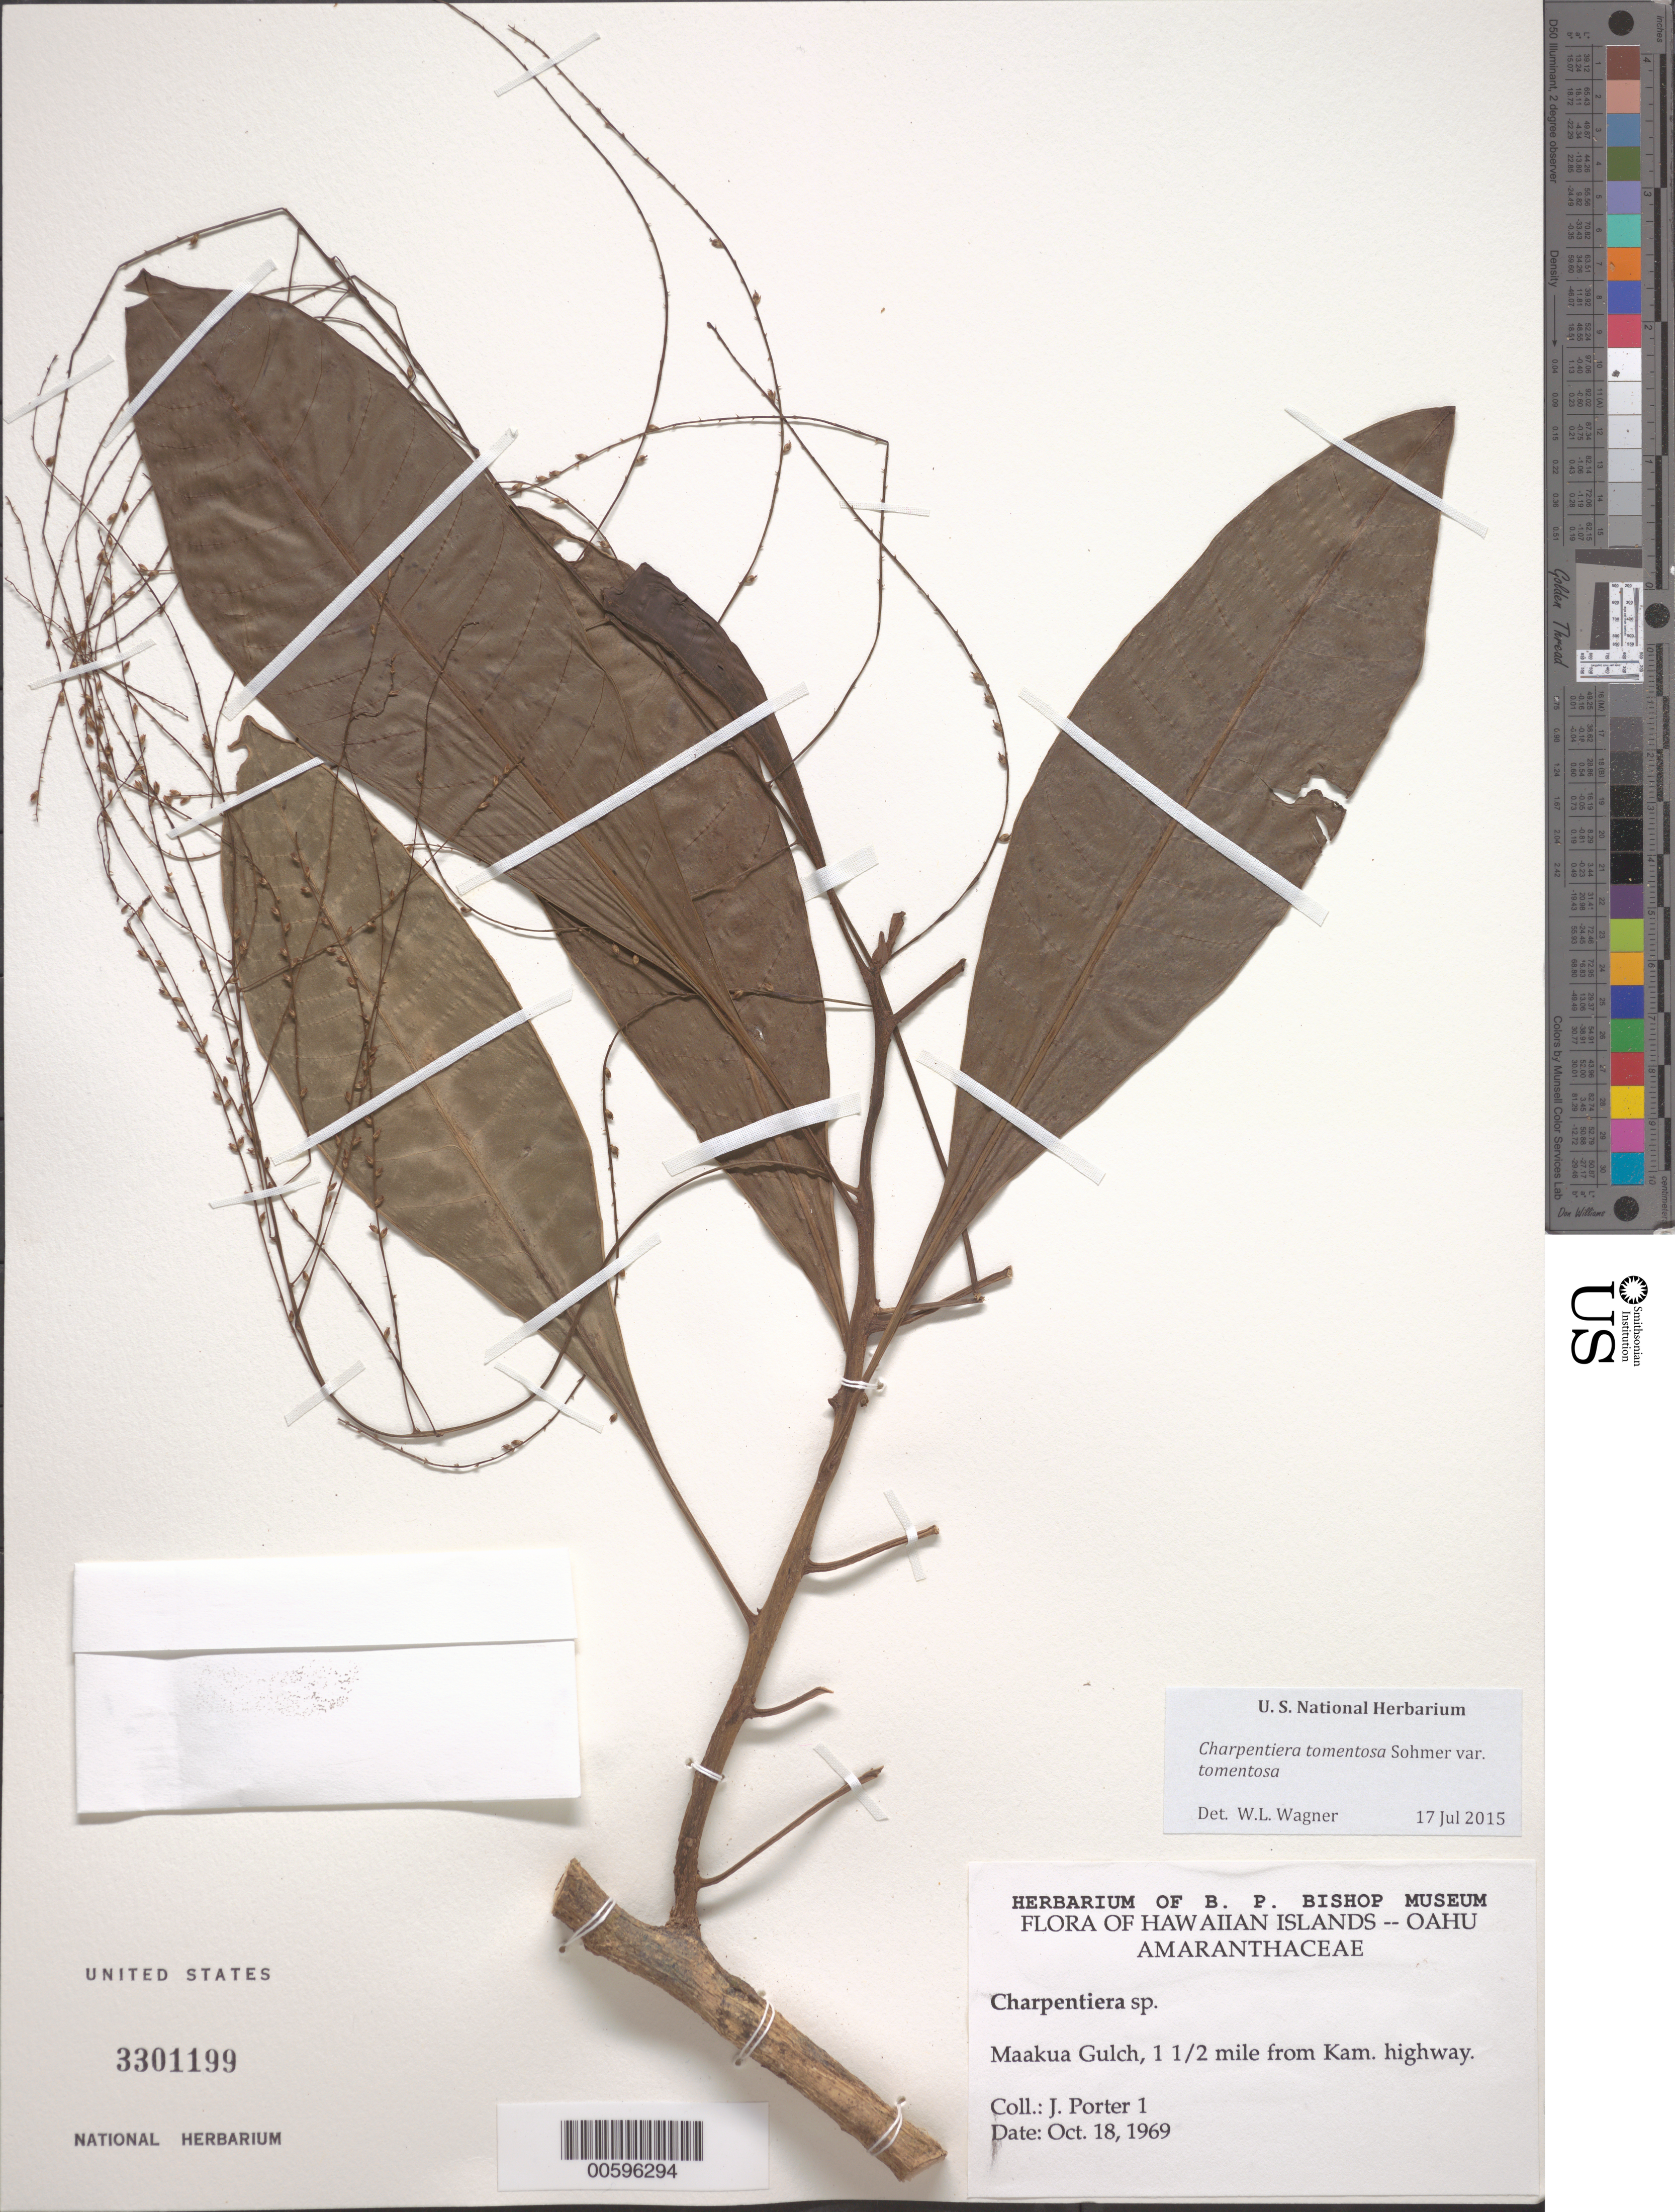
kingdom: Plantae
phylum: Tracheophyta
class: Magnoliopsida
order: Caryophyllales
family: Amaranthaceae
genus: Charpentiera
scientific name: Charpentiera tomentosa var. tomentosa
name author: Sohmer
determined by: Wagner, W. L., (BOT), Smithsonian Institution - National Museum of Natural History (UNITED STATES)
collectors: J. Porter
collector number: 1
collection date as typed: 18 Oct 1969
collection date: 1969-10-18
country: United States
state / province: Hawaii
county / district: Honolulu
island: Oahu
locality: Maakua Gulch, 1.5 mi from Kam. hwy.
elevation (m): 0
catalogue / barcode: US 3301199